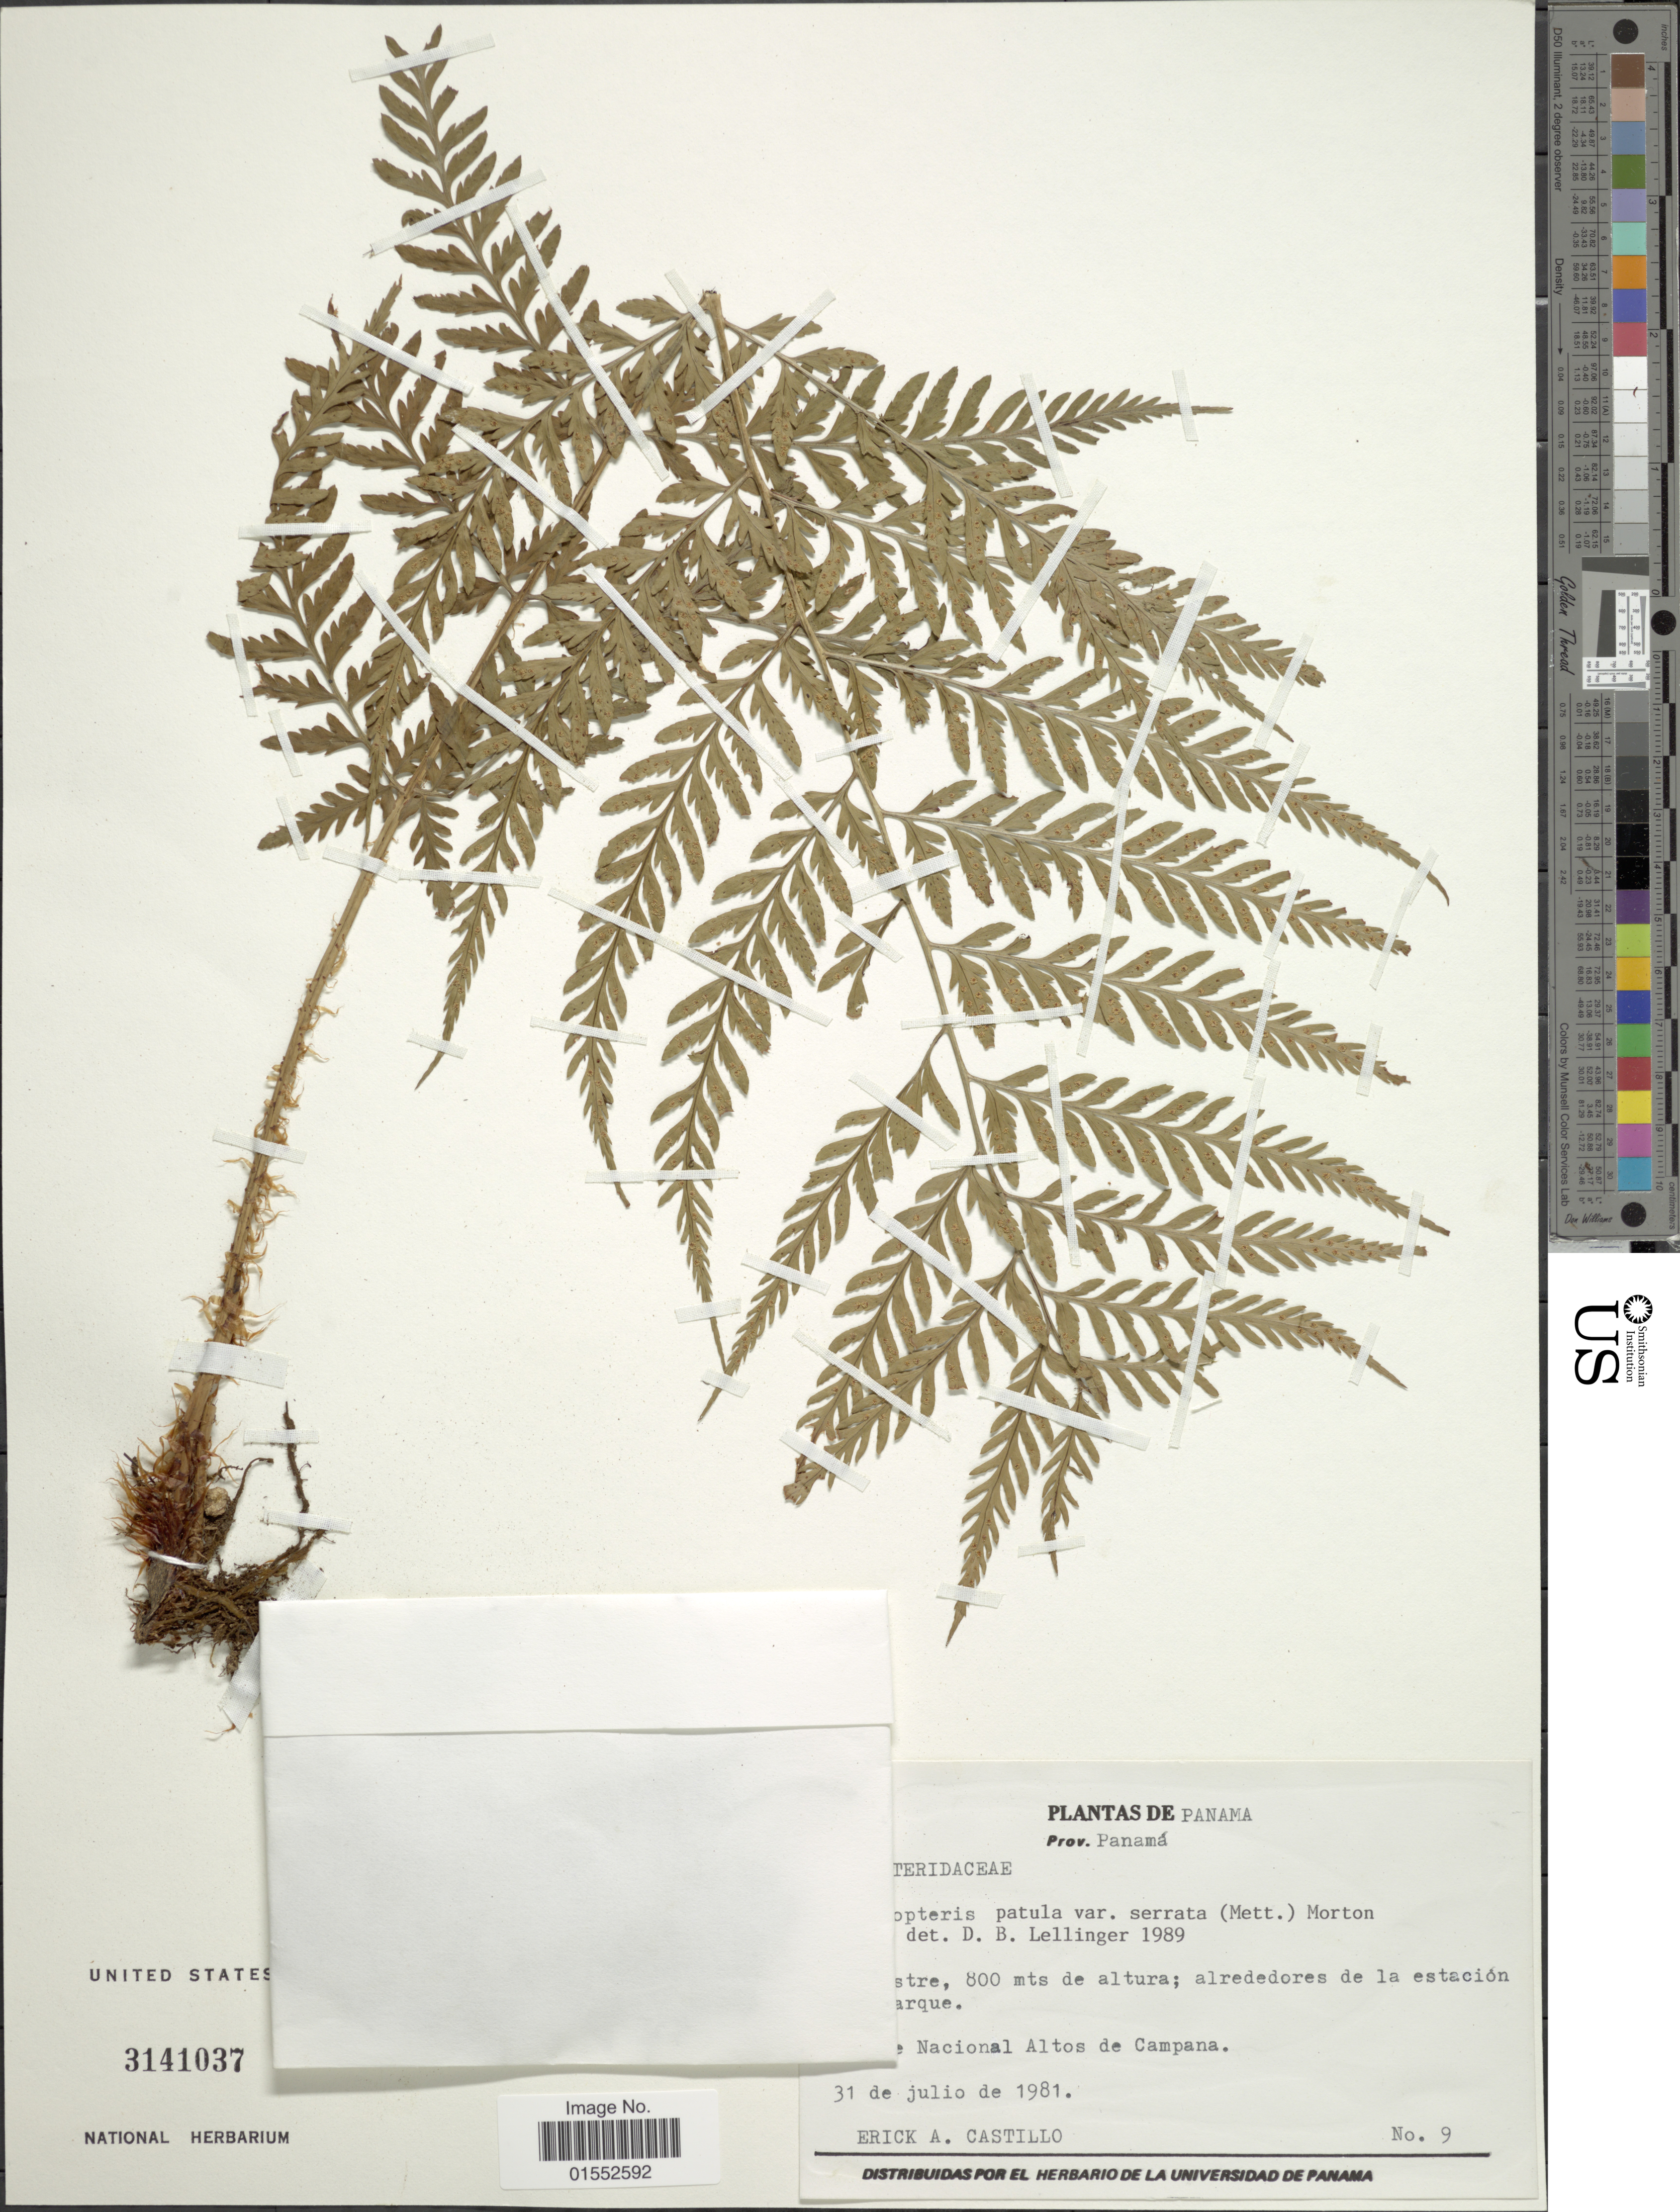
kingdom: Plantae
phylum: Tracheophyta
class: Polypodiopsida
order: Polypodiales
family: Dryopteridaceae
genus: Dryopteris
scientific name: Dryopteris patula var. serrata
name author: (Mett.) C.V. Morton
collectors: E. Castillo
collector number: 9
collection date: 1981-07-31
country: Panama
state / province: Panamá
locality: Parque Nacional Altos de Campana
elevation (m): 800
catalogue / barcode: US 3141037